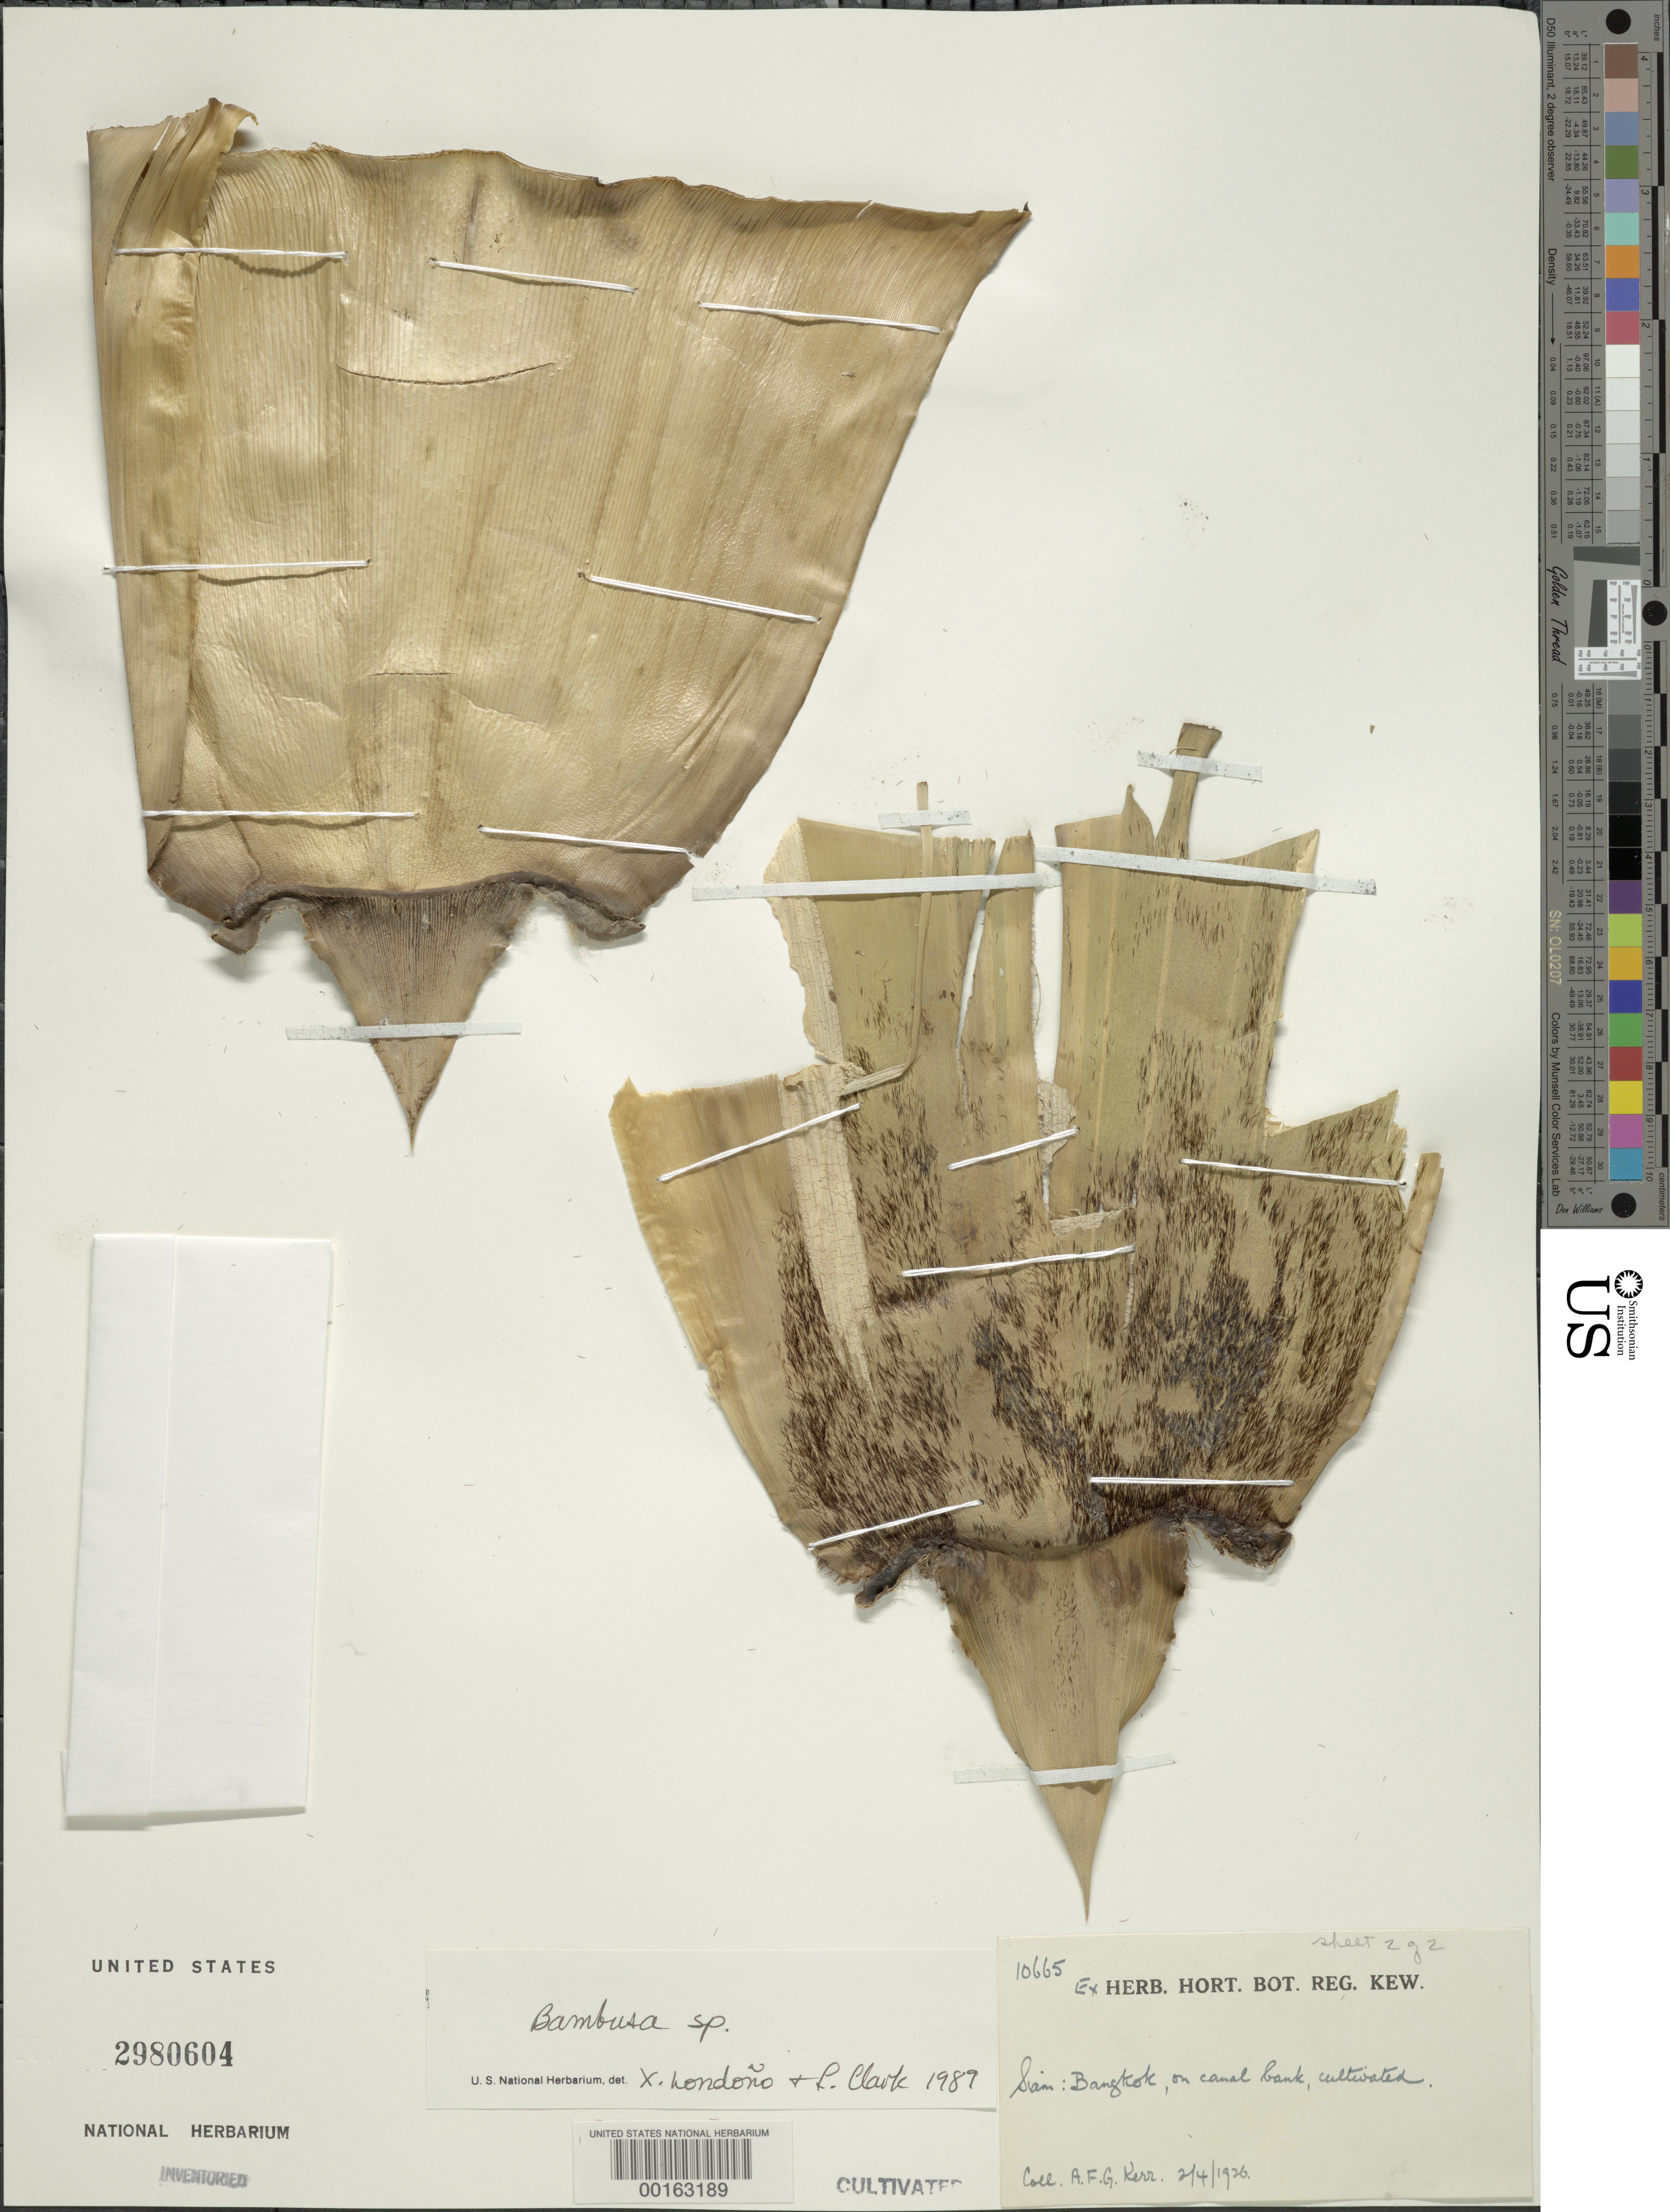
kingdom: Plantae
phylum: Tracheophyta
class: Liliopsida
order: Poales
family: Poaceae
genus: Bambusa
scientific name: Bambusa sp.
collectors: A. F. G. Kerr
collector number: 10665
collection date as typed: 04 Feb 1926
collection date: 1926-02-04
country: Thailand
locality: Bangkok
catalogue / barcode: US 2980604